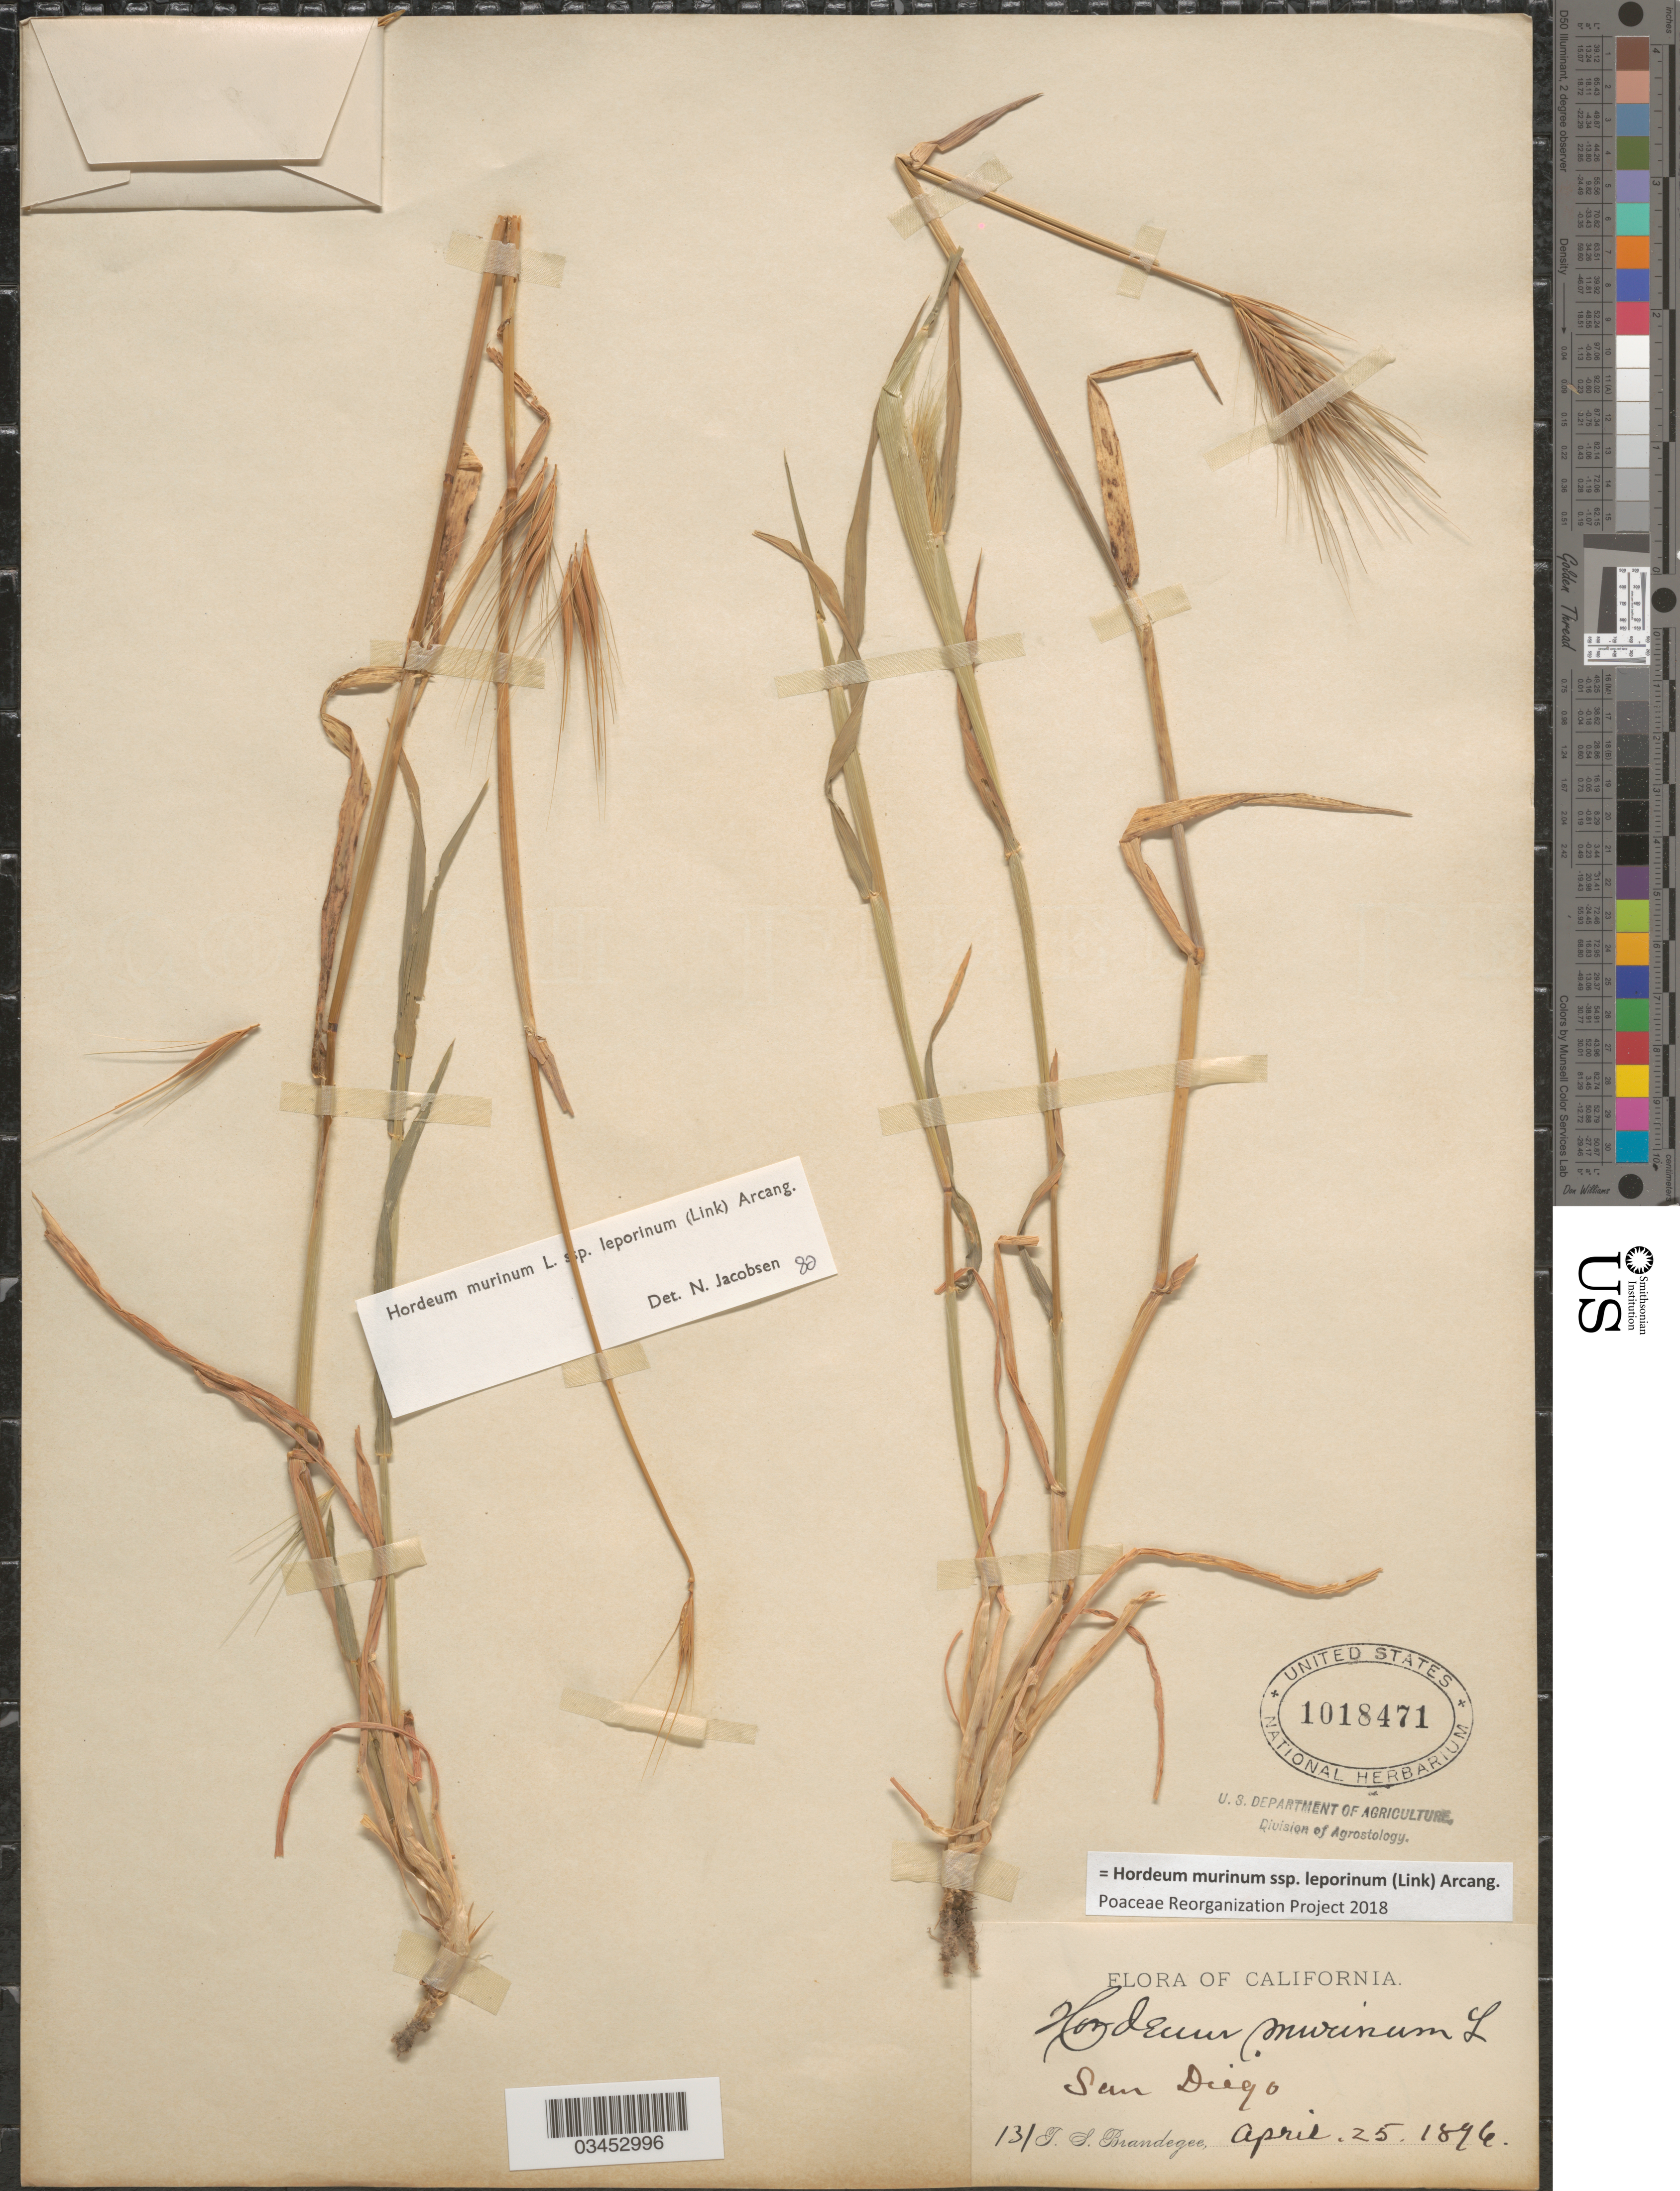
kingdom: Plantae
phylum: Tracheophyta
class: Liliopsida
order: Poales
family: Poaceae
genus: Hordeum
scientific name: Hordeum murinum subsp. leporinum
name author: (Link) Arcang.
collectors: T. S. Brandegee (herbarium)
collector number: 131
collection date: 1896-04-25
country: United States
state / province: California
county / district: San Diego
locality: San Diego.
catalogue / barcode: US 1018471